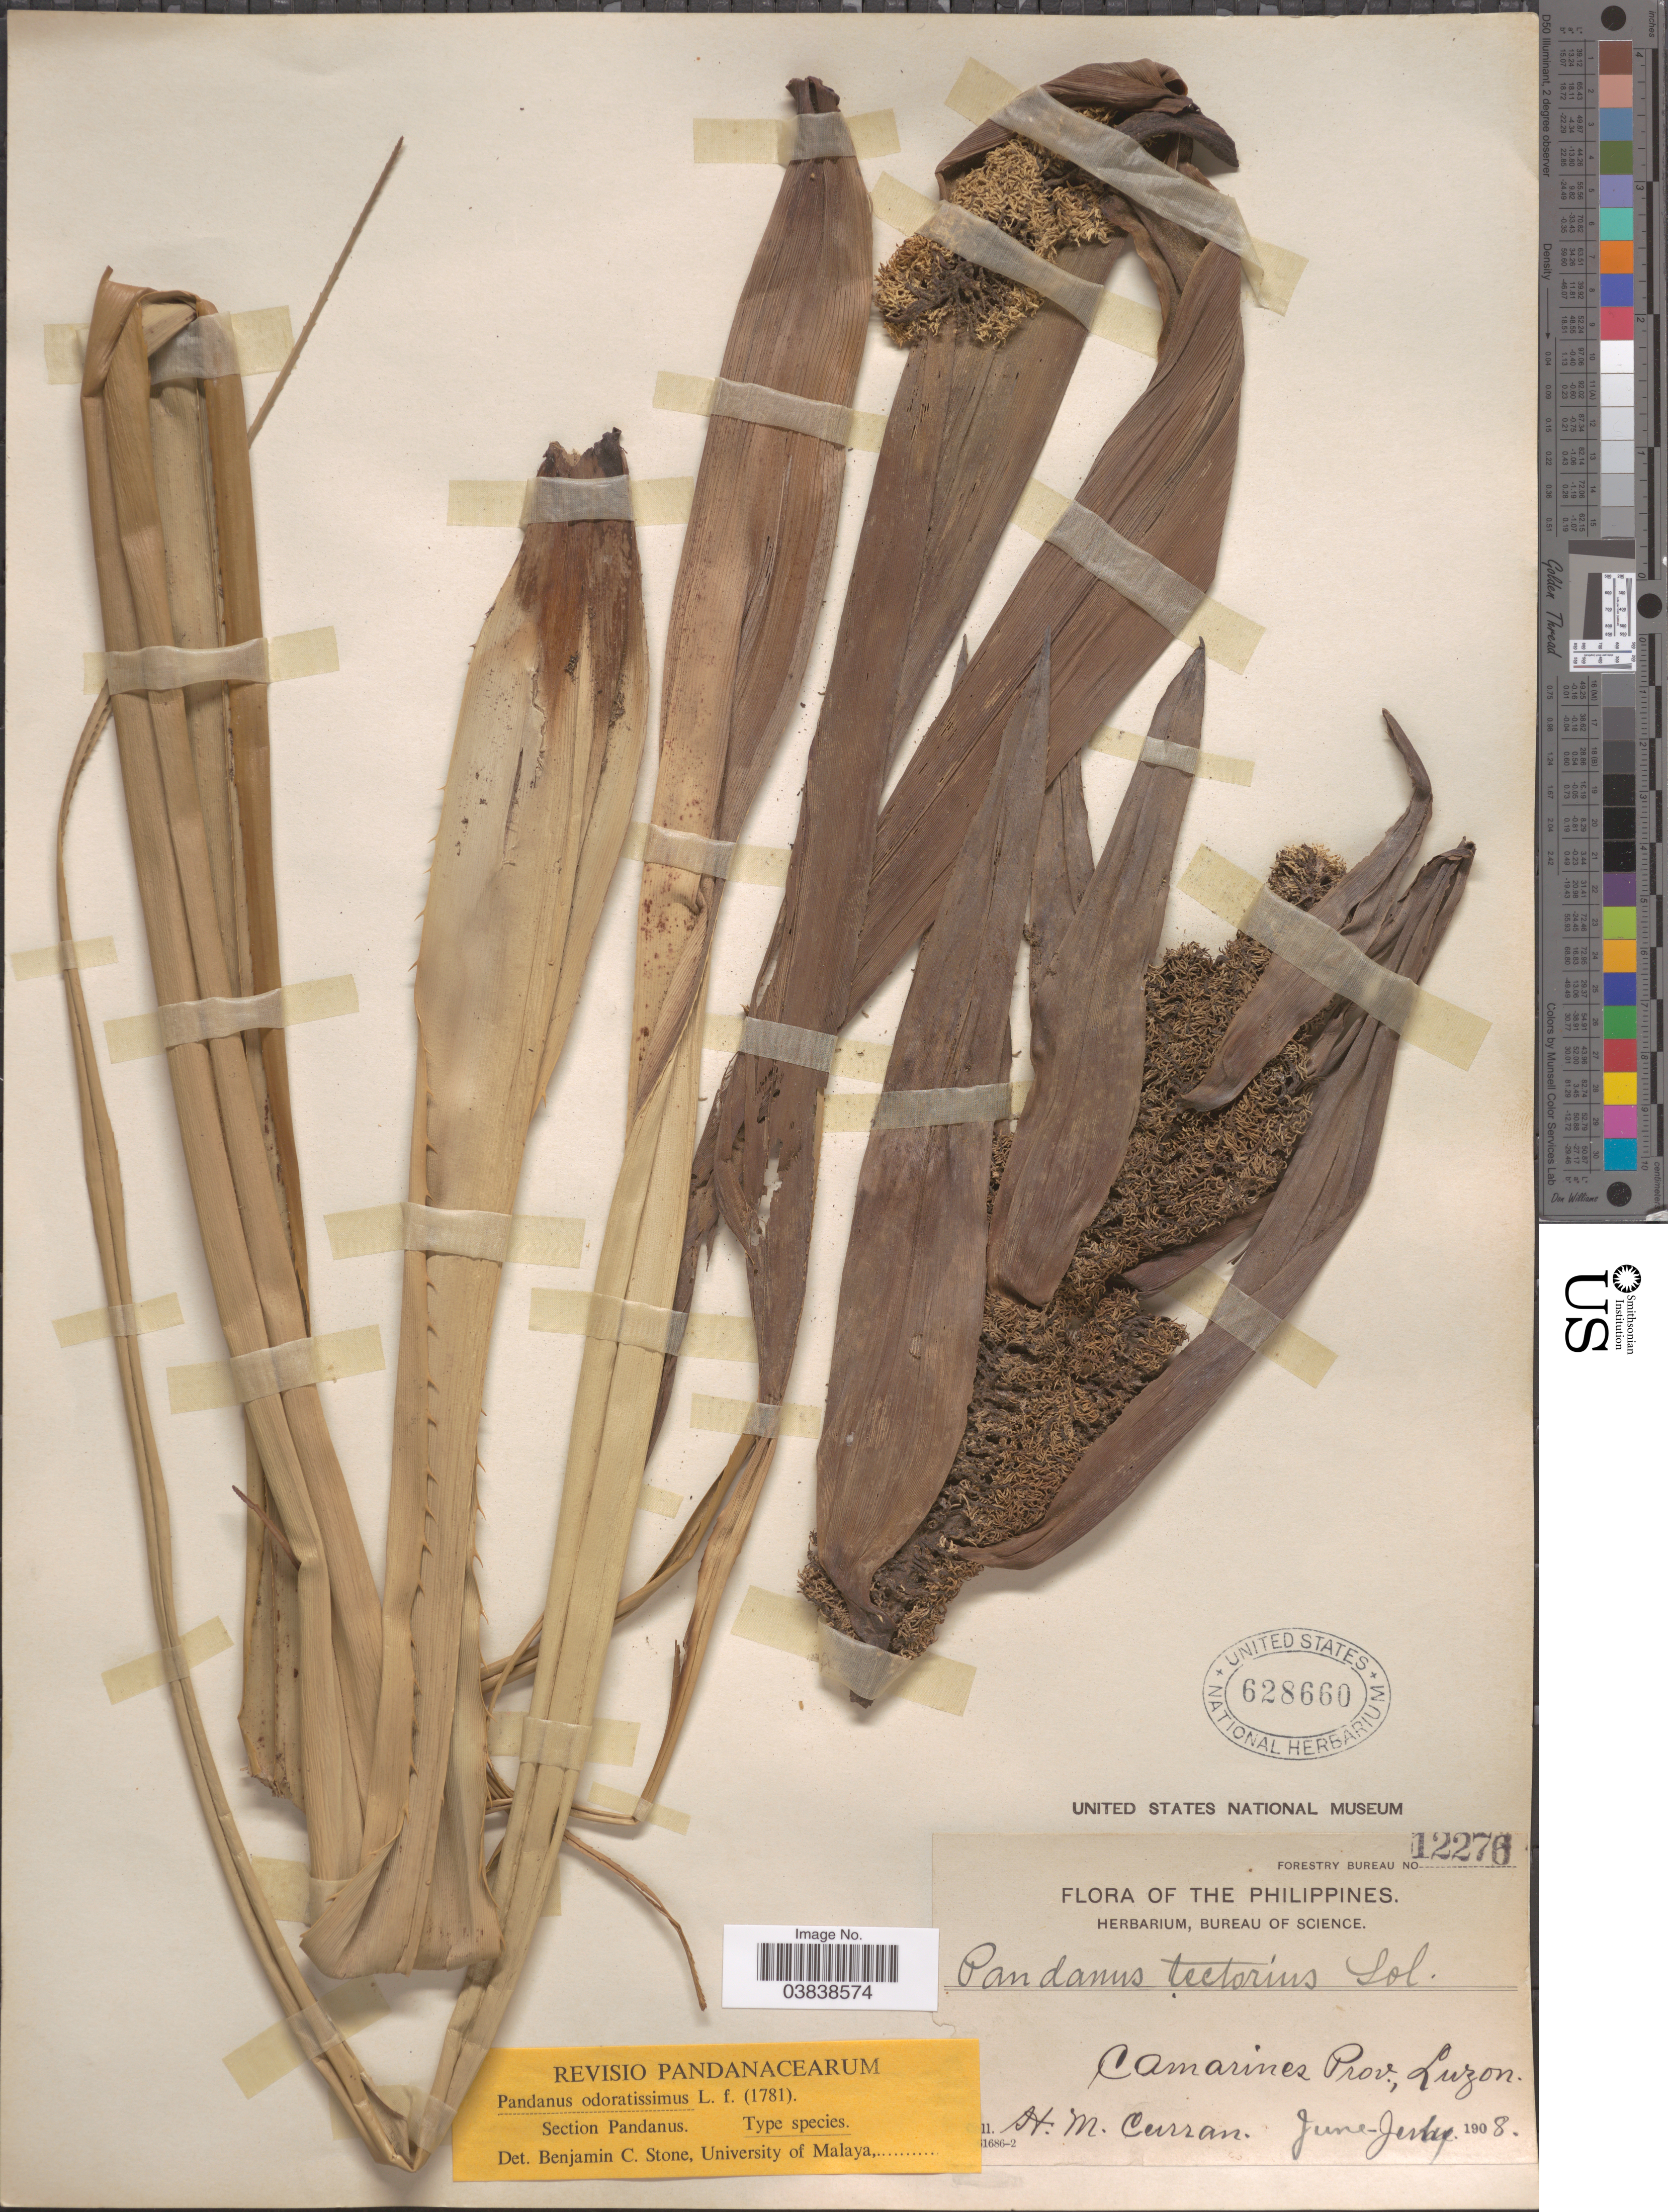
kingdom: Plantae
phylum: Tracheophyta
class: Liliopsida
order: Pandanales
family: Pandanaceae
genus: Pandanus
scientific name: Pandanus odoratissimus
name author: L. f.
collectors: H. M. Curran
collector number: Forestry Bureau 12276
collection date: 1908-06/1908-07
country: Philippines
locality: Camarines Prov., Luzon.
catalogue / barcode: US 628660